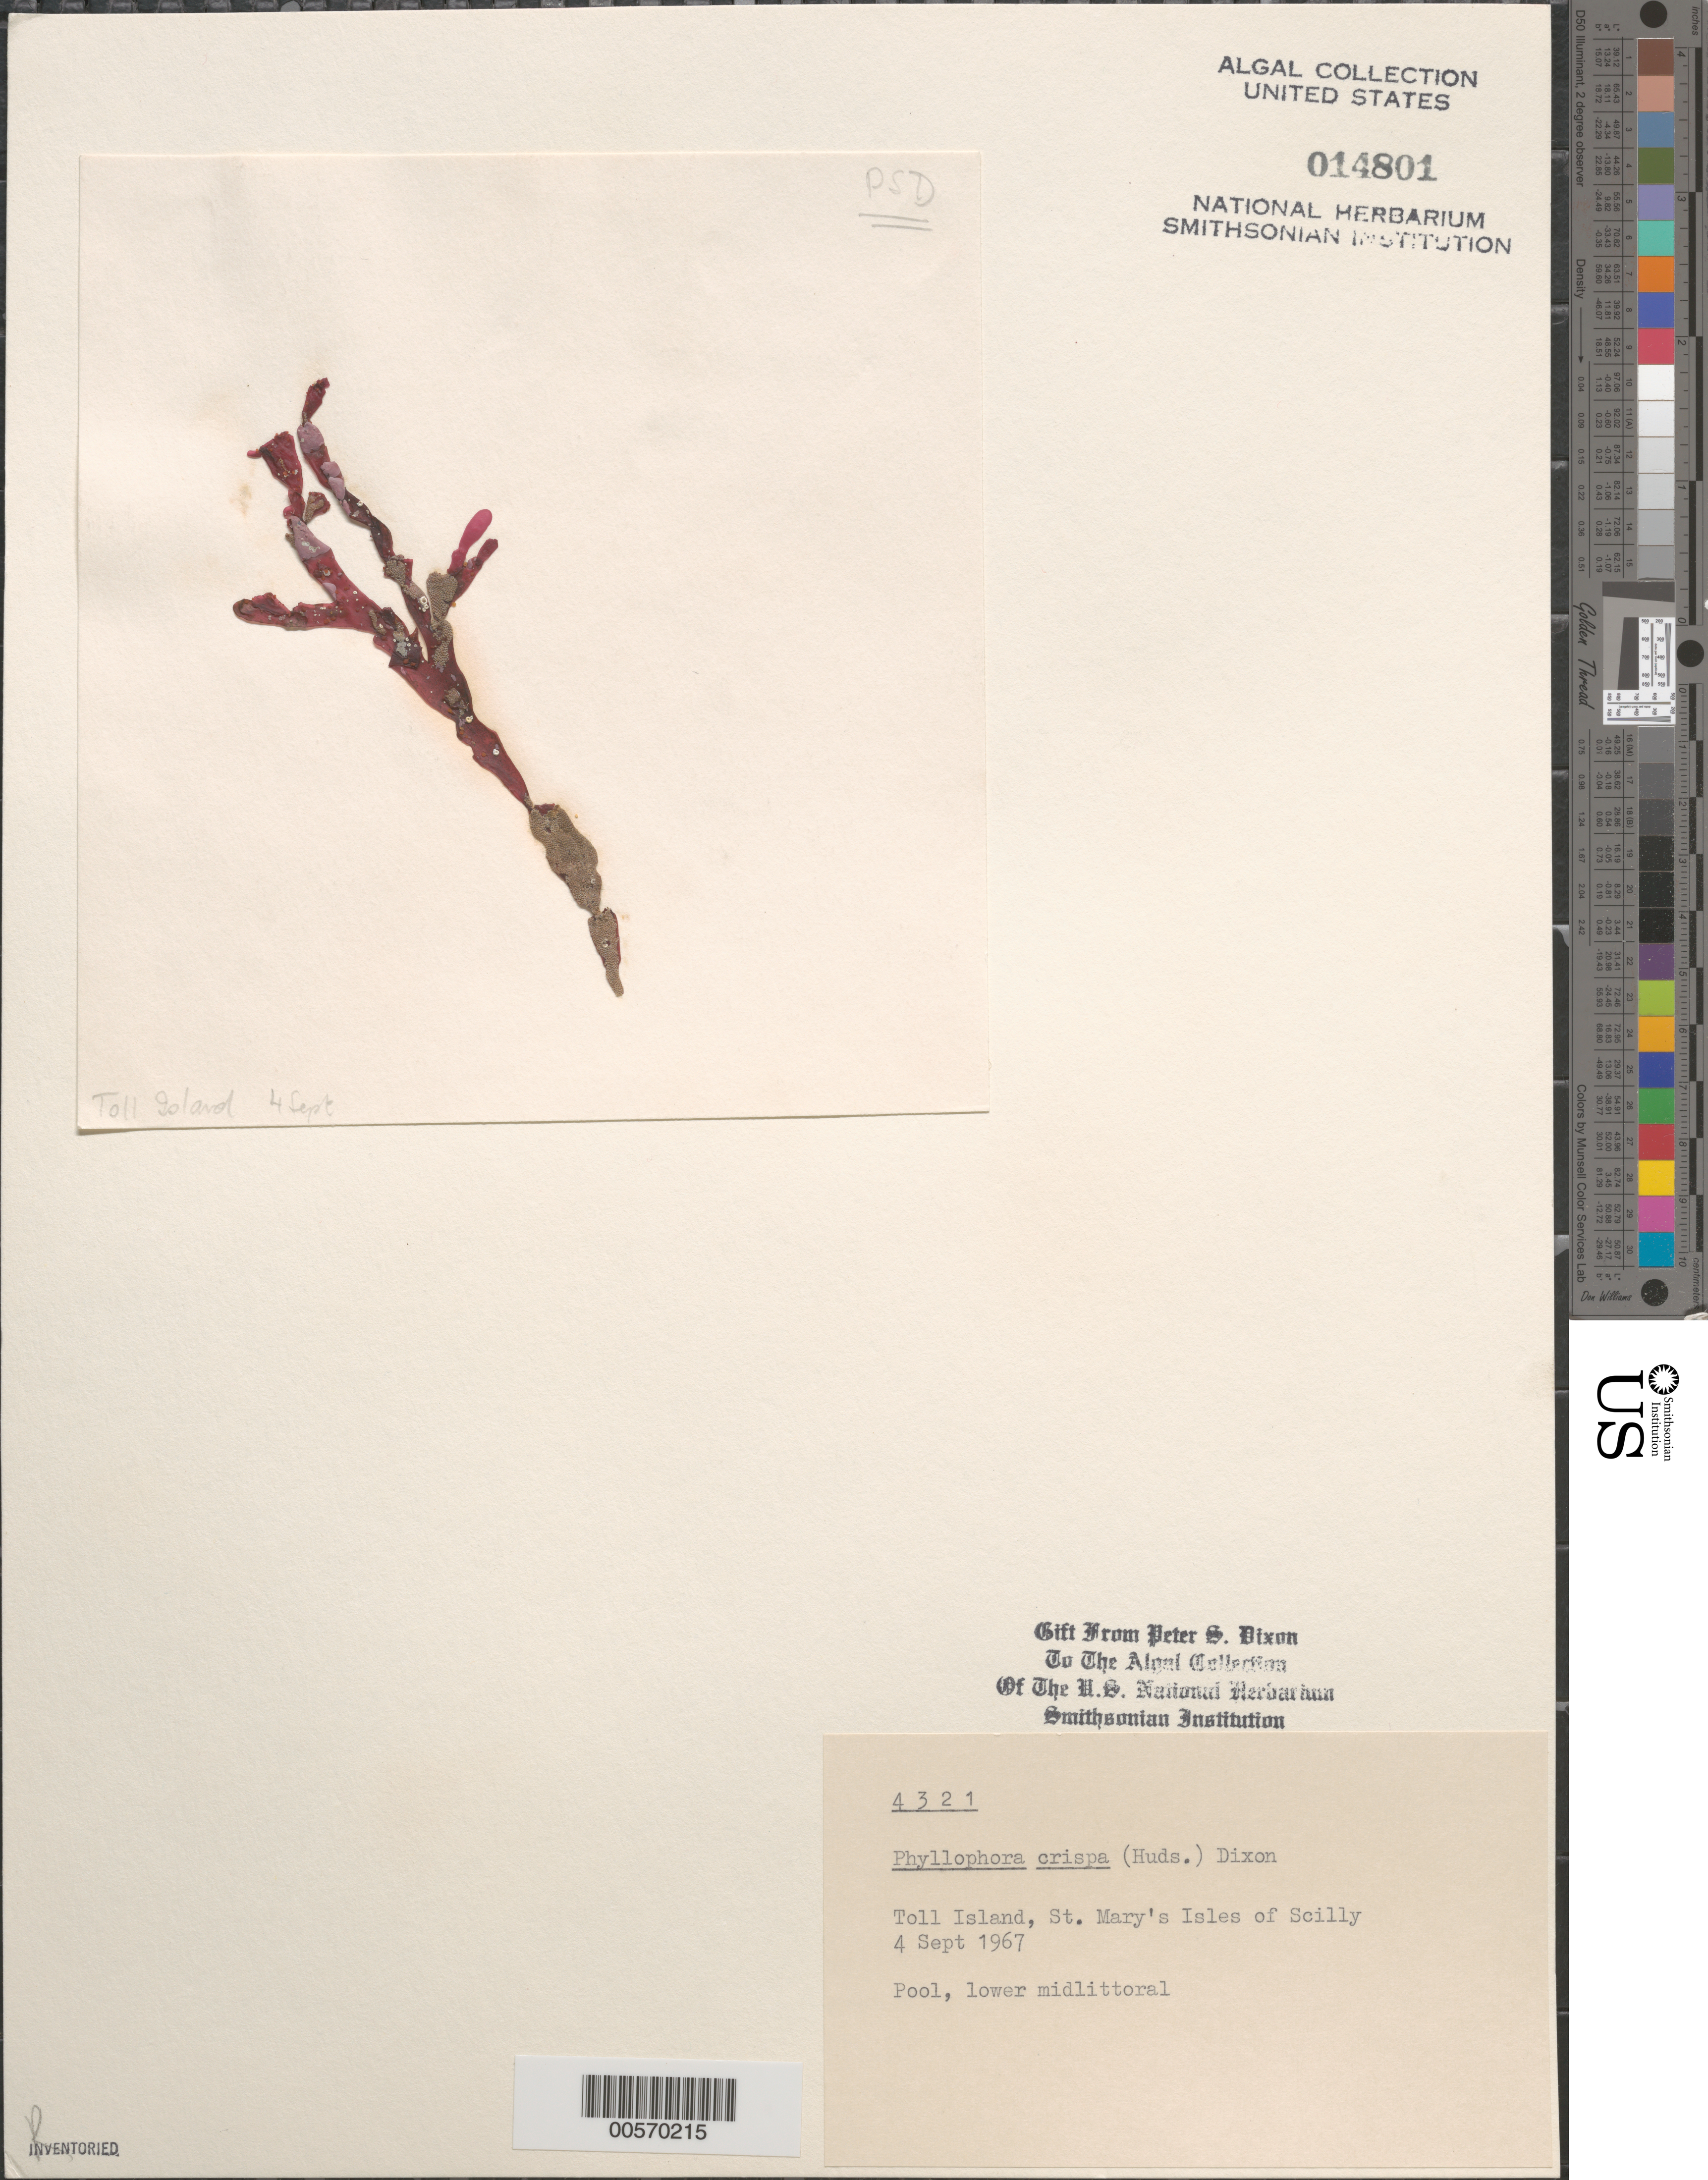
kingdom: Plantae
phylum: Rhodophyta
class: Florideophyceae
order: Gigartinales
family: Phyllophoraceae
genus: Phyllophora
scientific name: Phyllophora crispa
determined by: Dixon, P. S.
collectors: P. S. Dixon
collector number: PSD 4321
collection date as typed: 04 Sep 1967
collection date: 1967-09-04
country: United Kingdom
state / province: England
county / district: Council of the Isles of Scilly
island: St. Mary's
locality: Toll Island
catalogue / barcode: US 14801